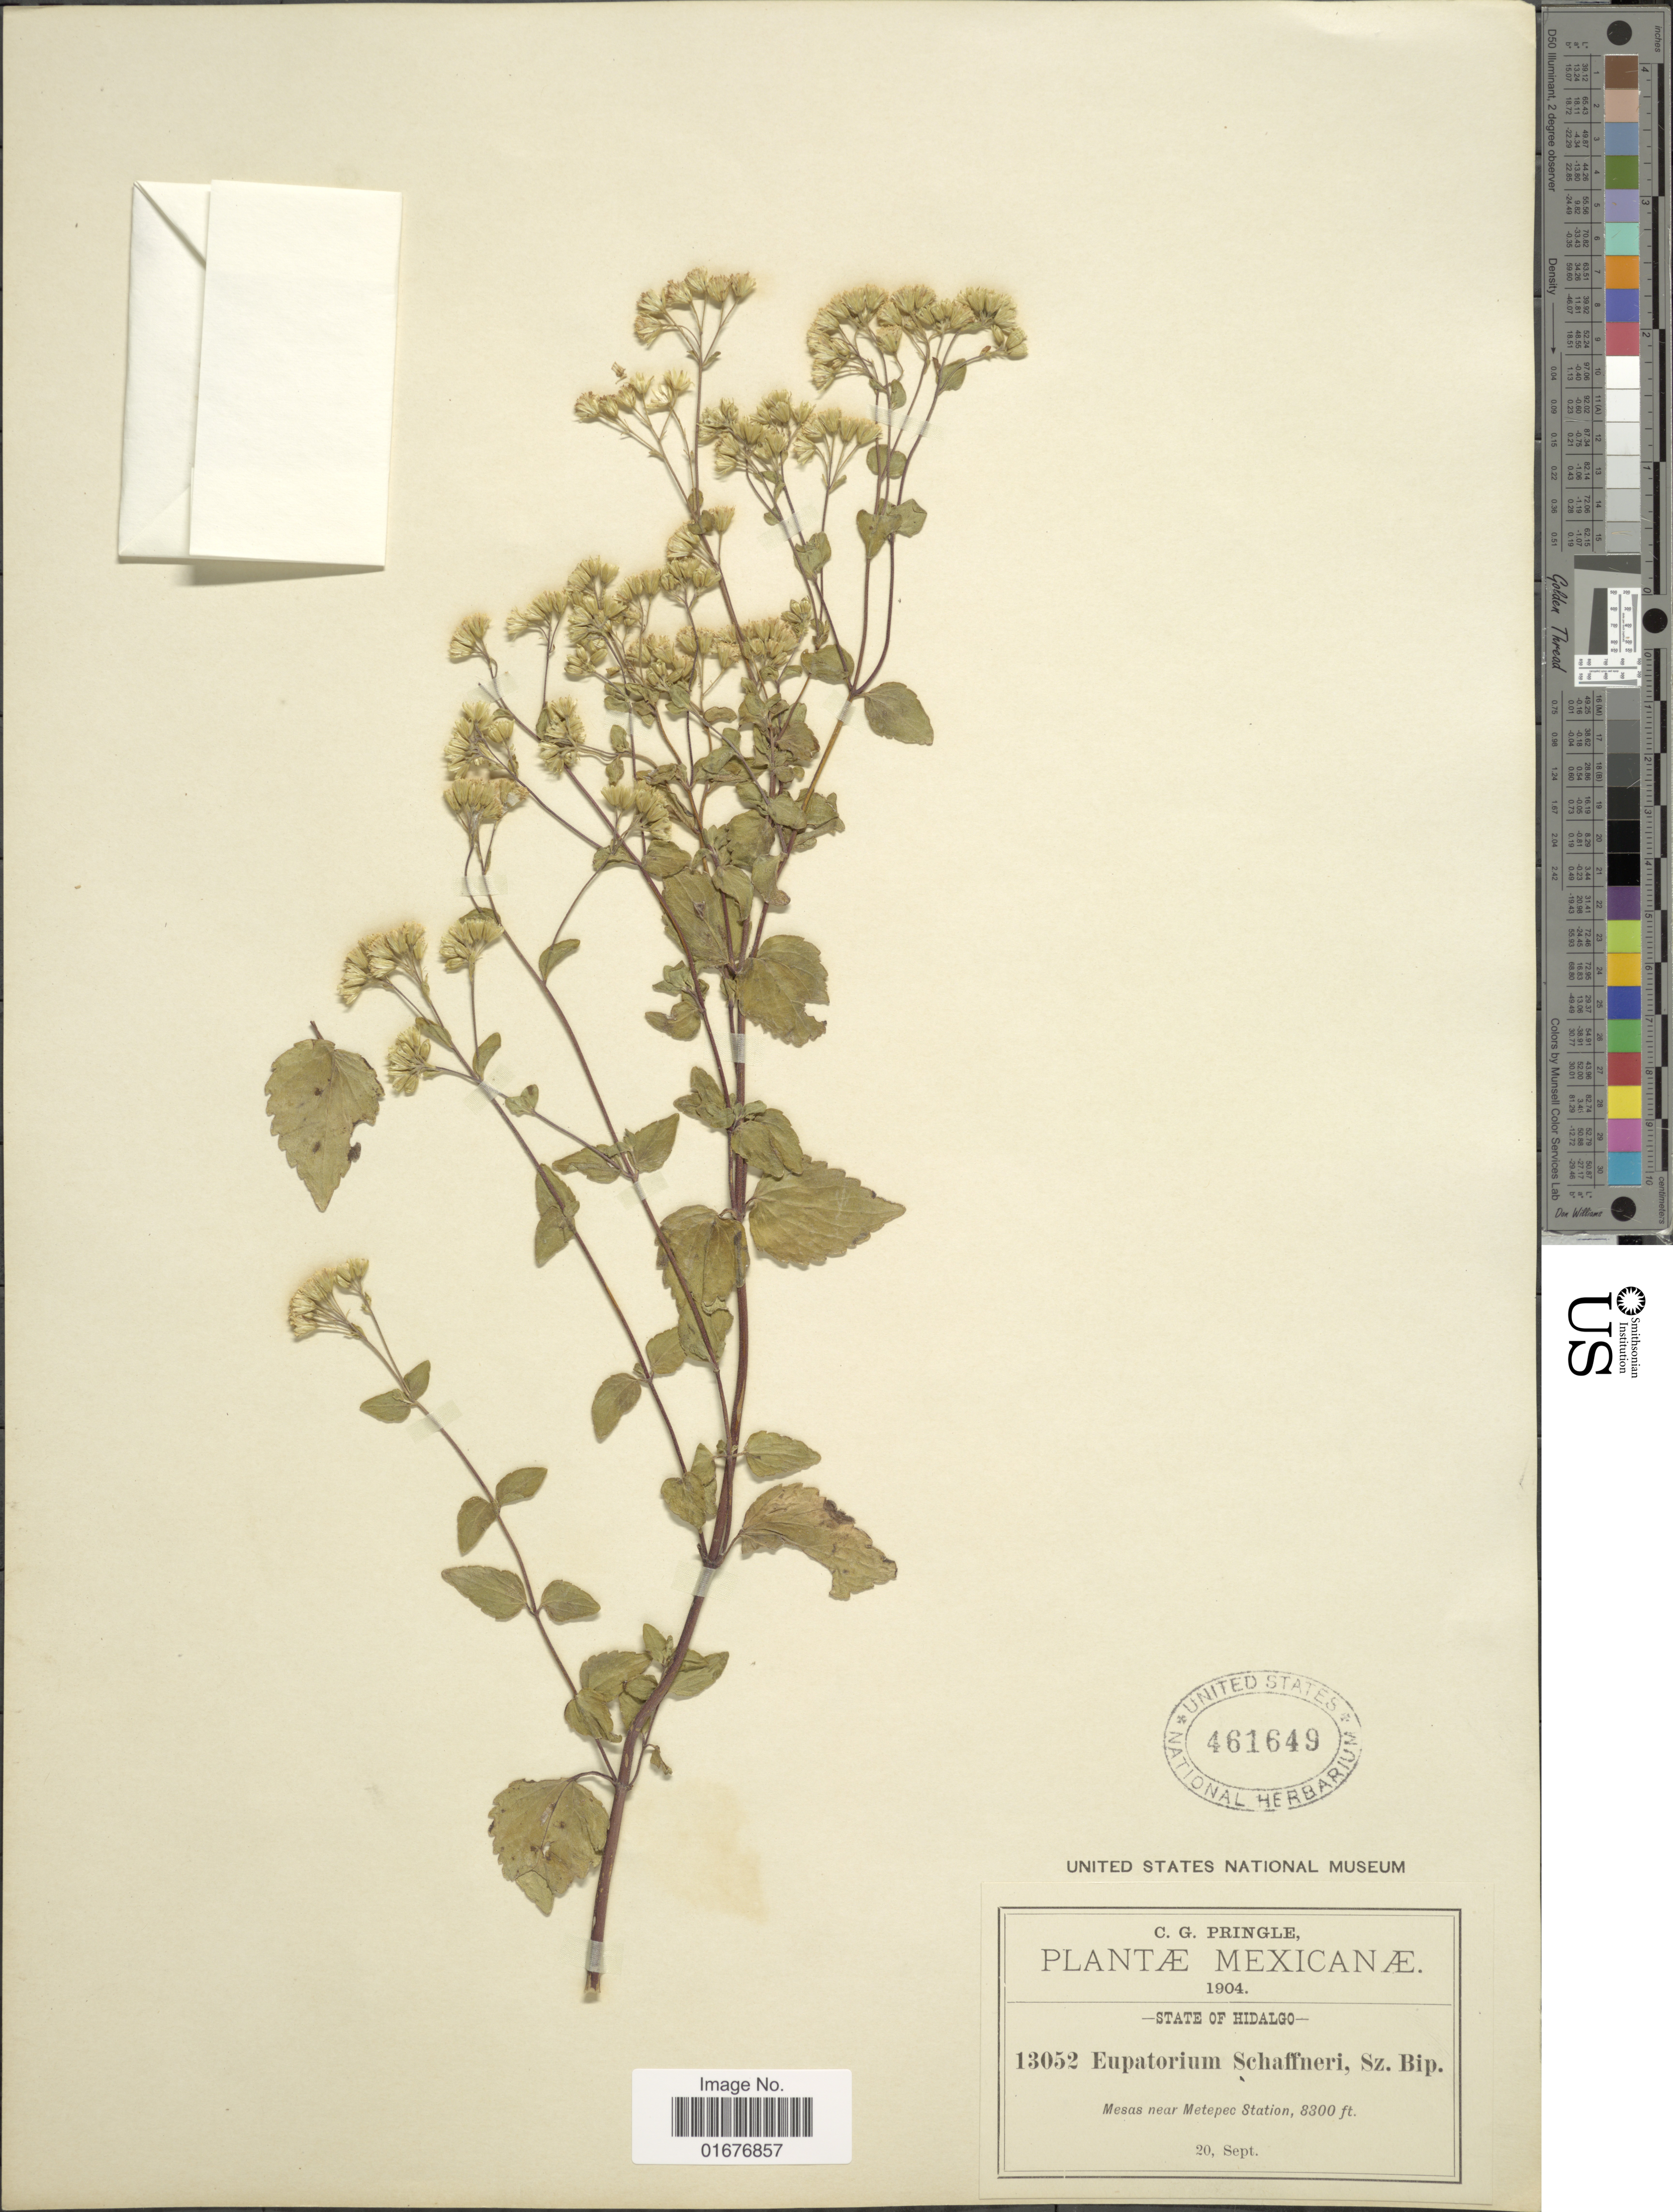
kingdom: Plantae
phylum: Tracheophyta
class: Magnoliopsida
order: Asterales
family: Asteraceae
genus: Ageratina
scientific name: Ageratina schaffneri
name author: (Sch. Bip. ex B.L. Rob.) R.M. King & H. Rob.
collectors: C. G. Pringle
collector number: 13052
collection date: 1904-09-20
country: Mexico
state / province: Hidalgo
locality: Mesas near Metepec Station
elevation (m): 2530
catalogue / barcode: US 461649